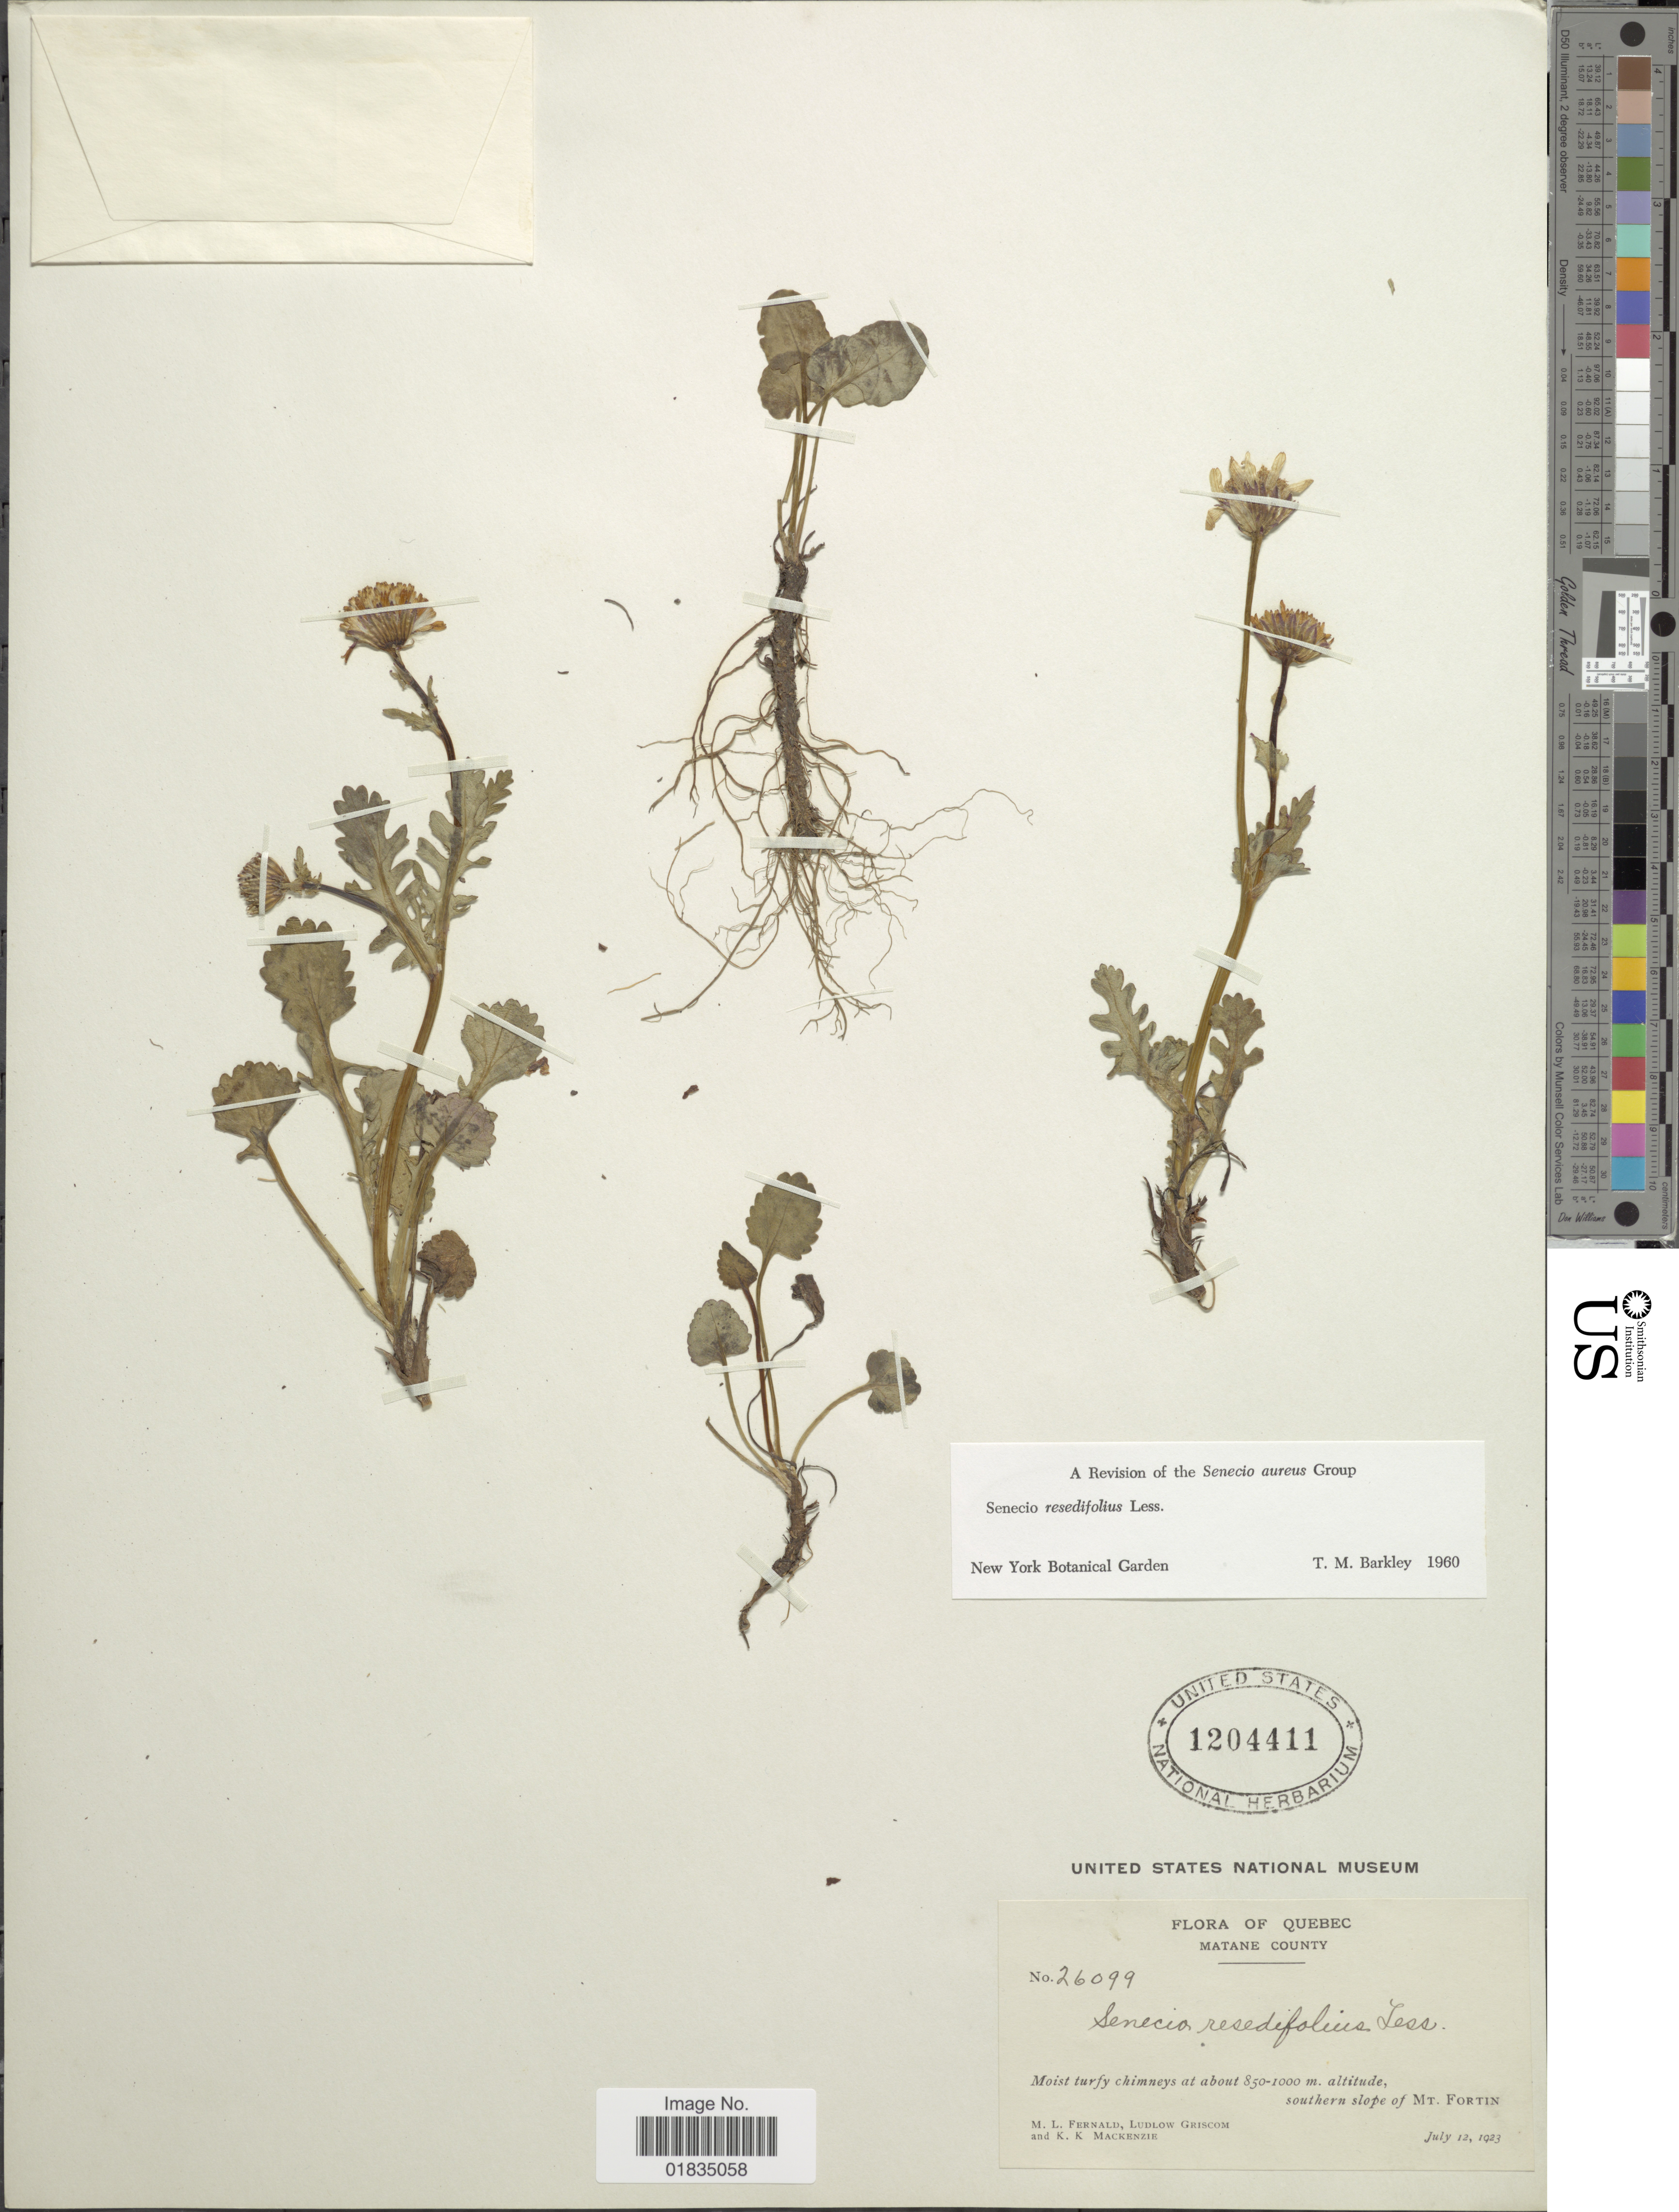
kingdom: Plantae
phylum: Tracheophyta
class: Magnoliopsida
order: Asterales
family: Asteraceae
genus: Packera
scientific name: Packera heterophylla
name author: (Fisch.) E. Wiebe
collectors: M. L. Fernald, L. Griscom & K. K. Mackenzie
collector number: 26099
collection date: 1923-07-12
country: Canada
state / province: Quebec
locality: Matane County, southern slope of Mt. Fortin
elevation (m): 850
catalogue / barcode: US 1204411